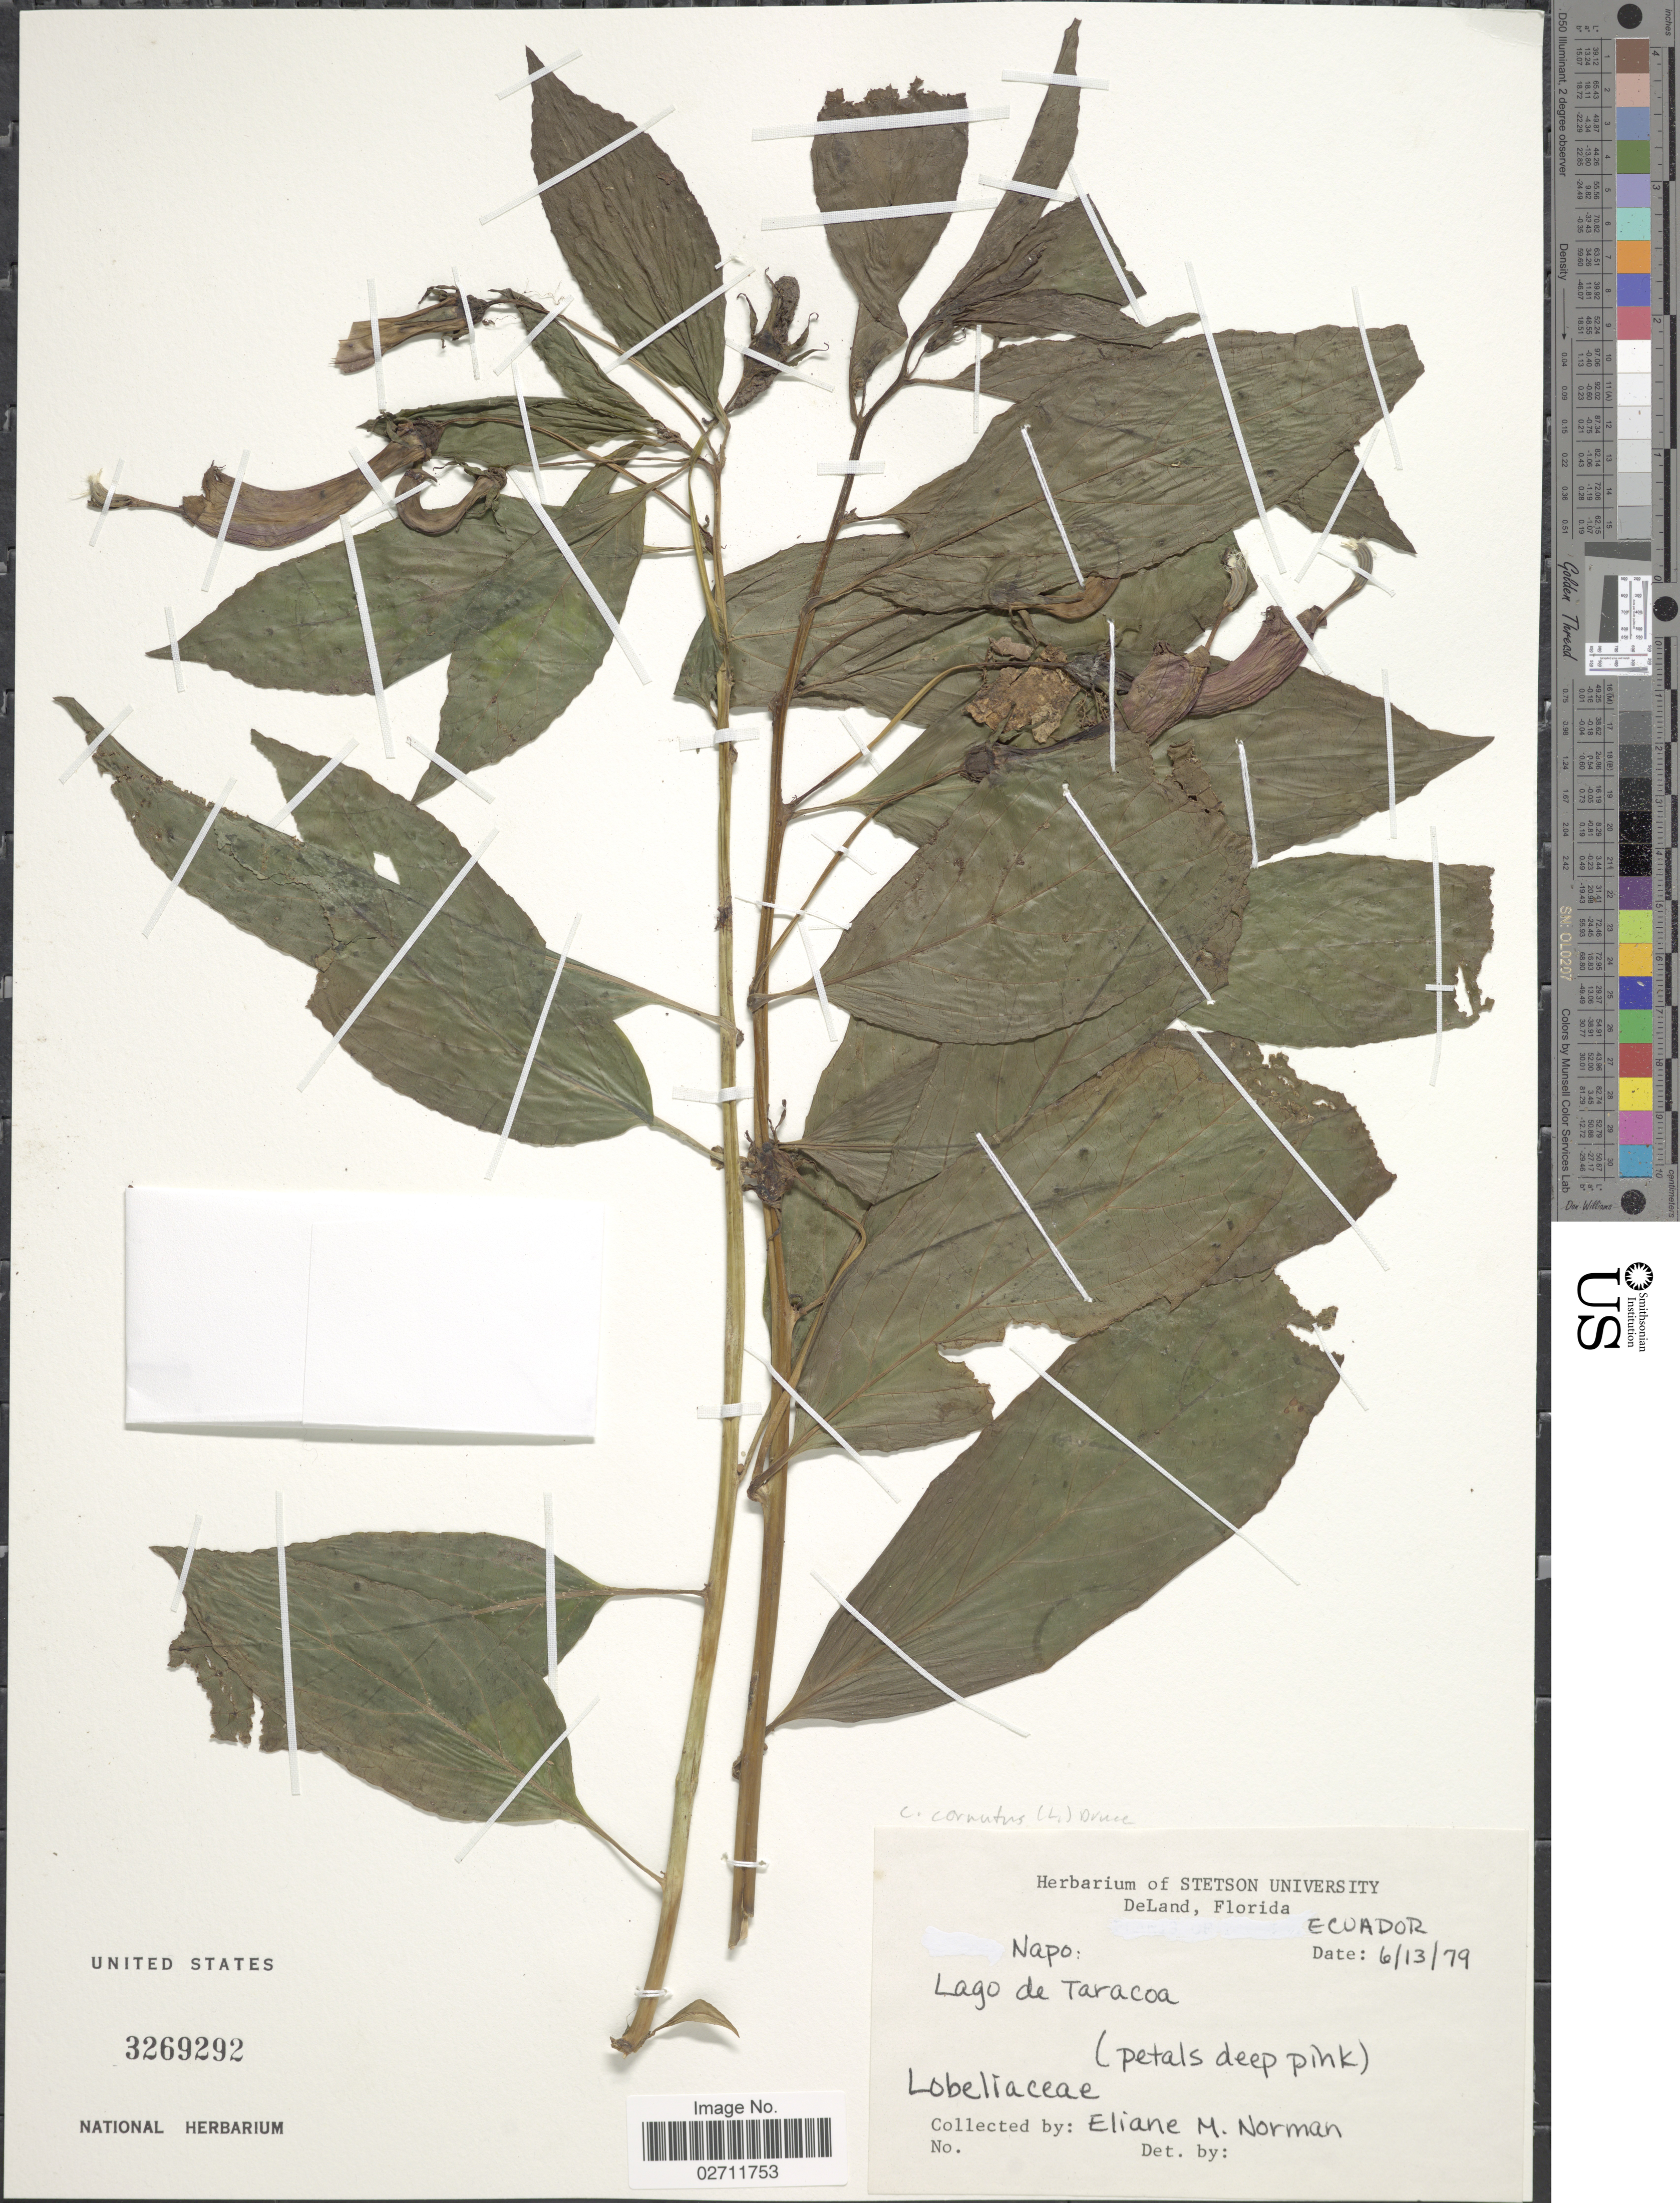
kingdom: Plantae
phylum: Tracheophyta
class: Magnoliopsida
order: Asterales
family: Campanulaceae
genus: Centropogon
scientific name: Centropogon cornutus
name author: (L.) Druce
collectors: E. Norman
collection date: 1979-06-13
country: Ecuador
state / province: Napo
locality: Lago de Taracoa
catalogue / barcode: US 3269292